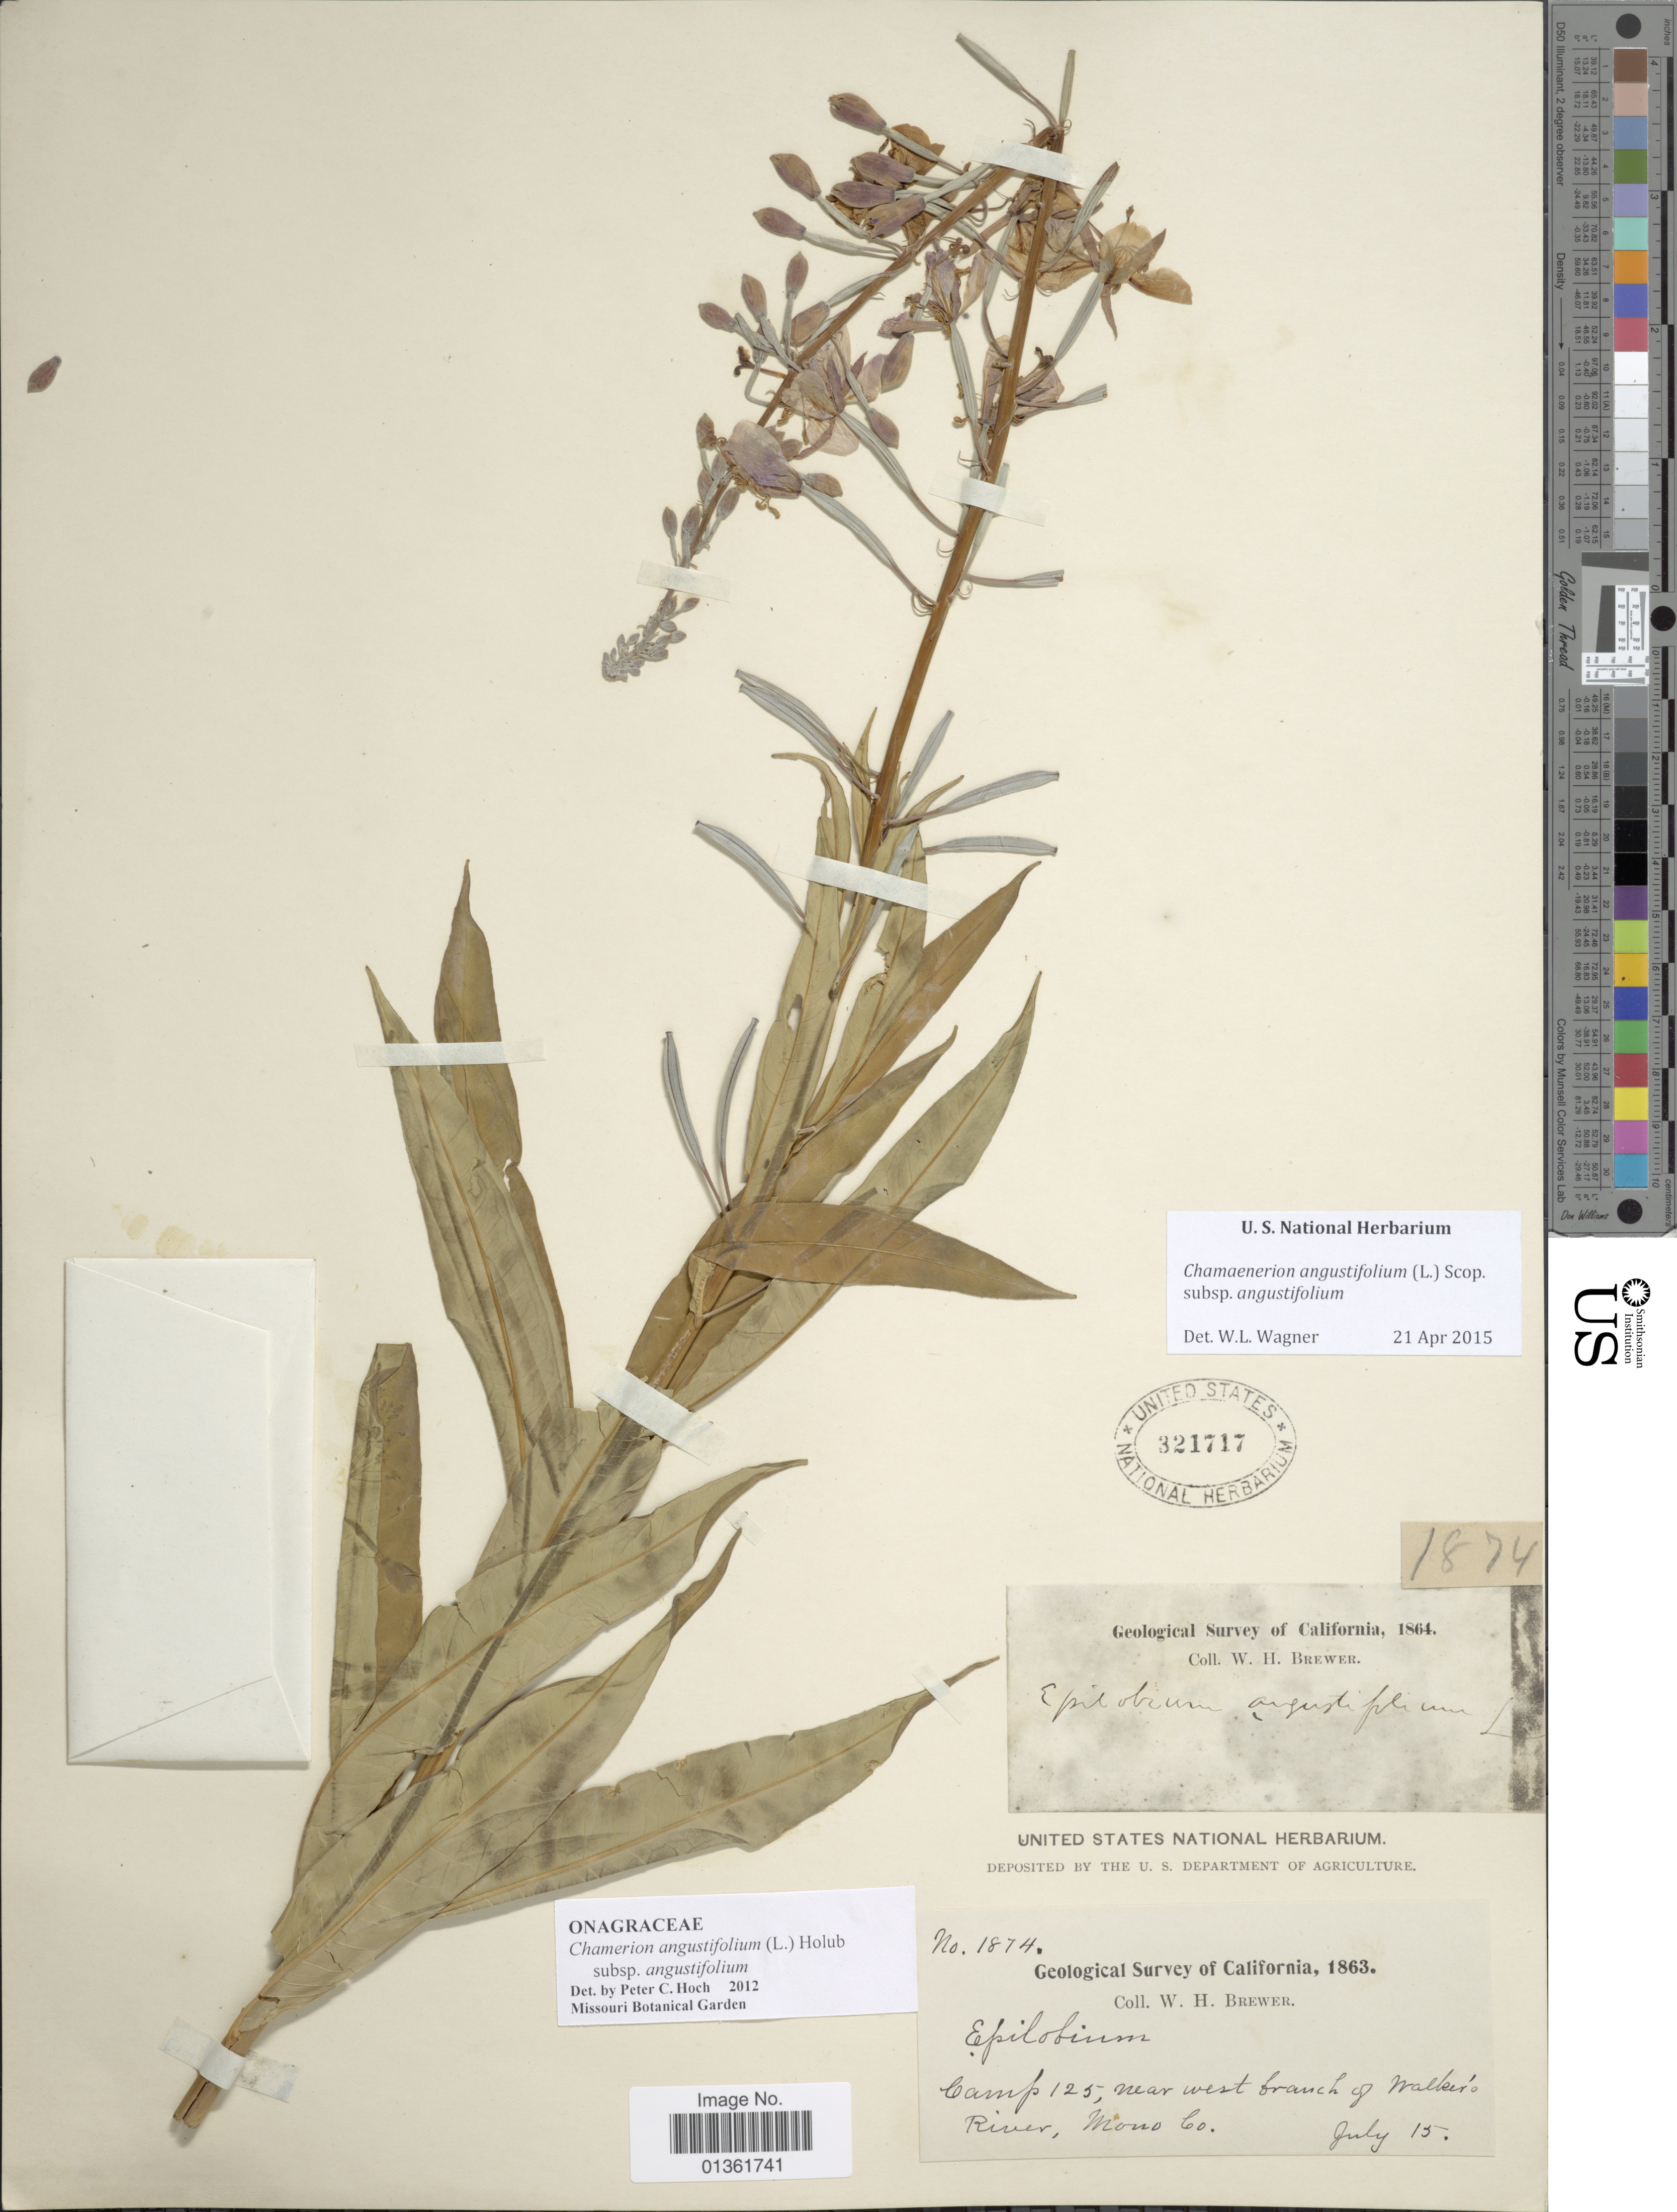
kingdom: Plantae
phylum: Tracheophyta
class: Magnoliopsida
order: Myrtales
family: Onagraceae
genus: Chamaenerion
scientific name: Chamaenerion angustifolium subsp. angustifolium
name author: (L.) Scop.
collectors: W. H. Brewer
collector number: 1874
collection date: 1863-07-15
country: United States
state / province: California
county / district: Mono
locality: Camp 125, near west branch of Walker's River, Mono Co.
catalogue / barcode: US 321717